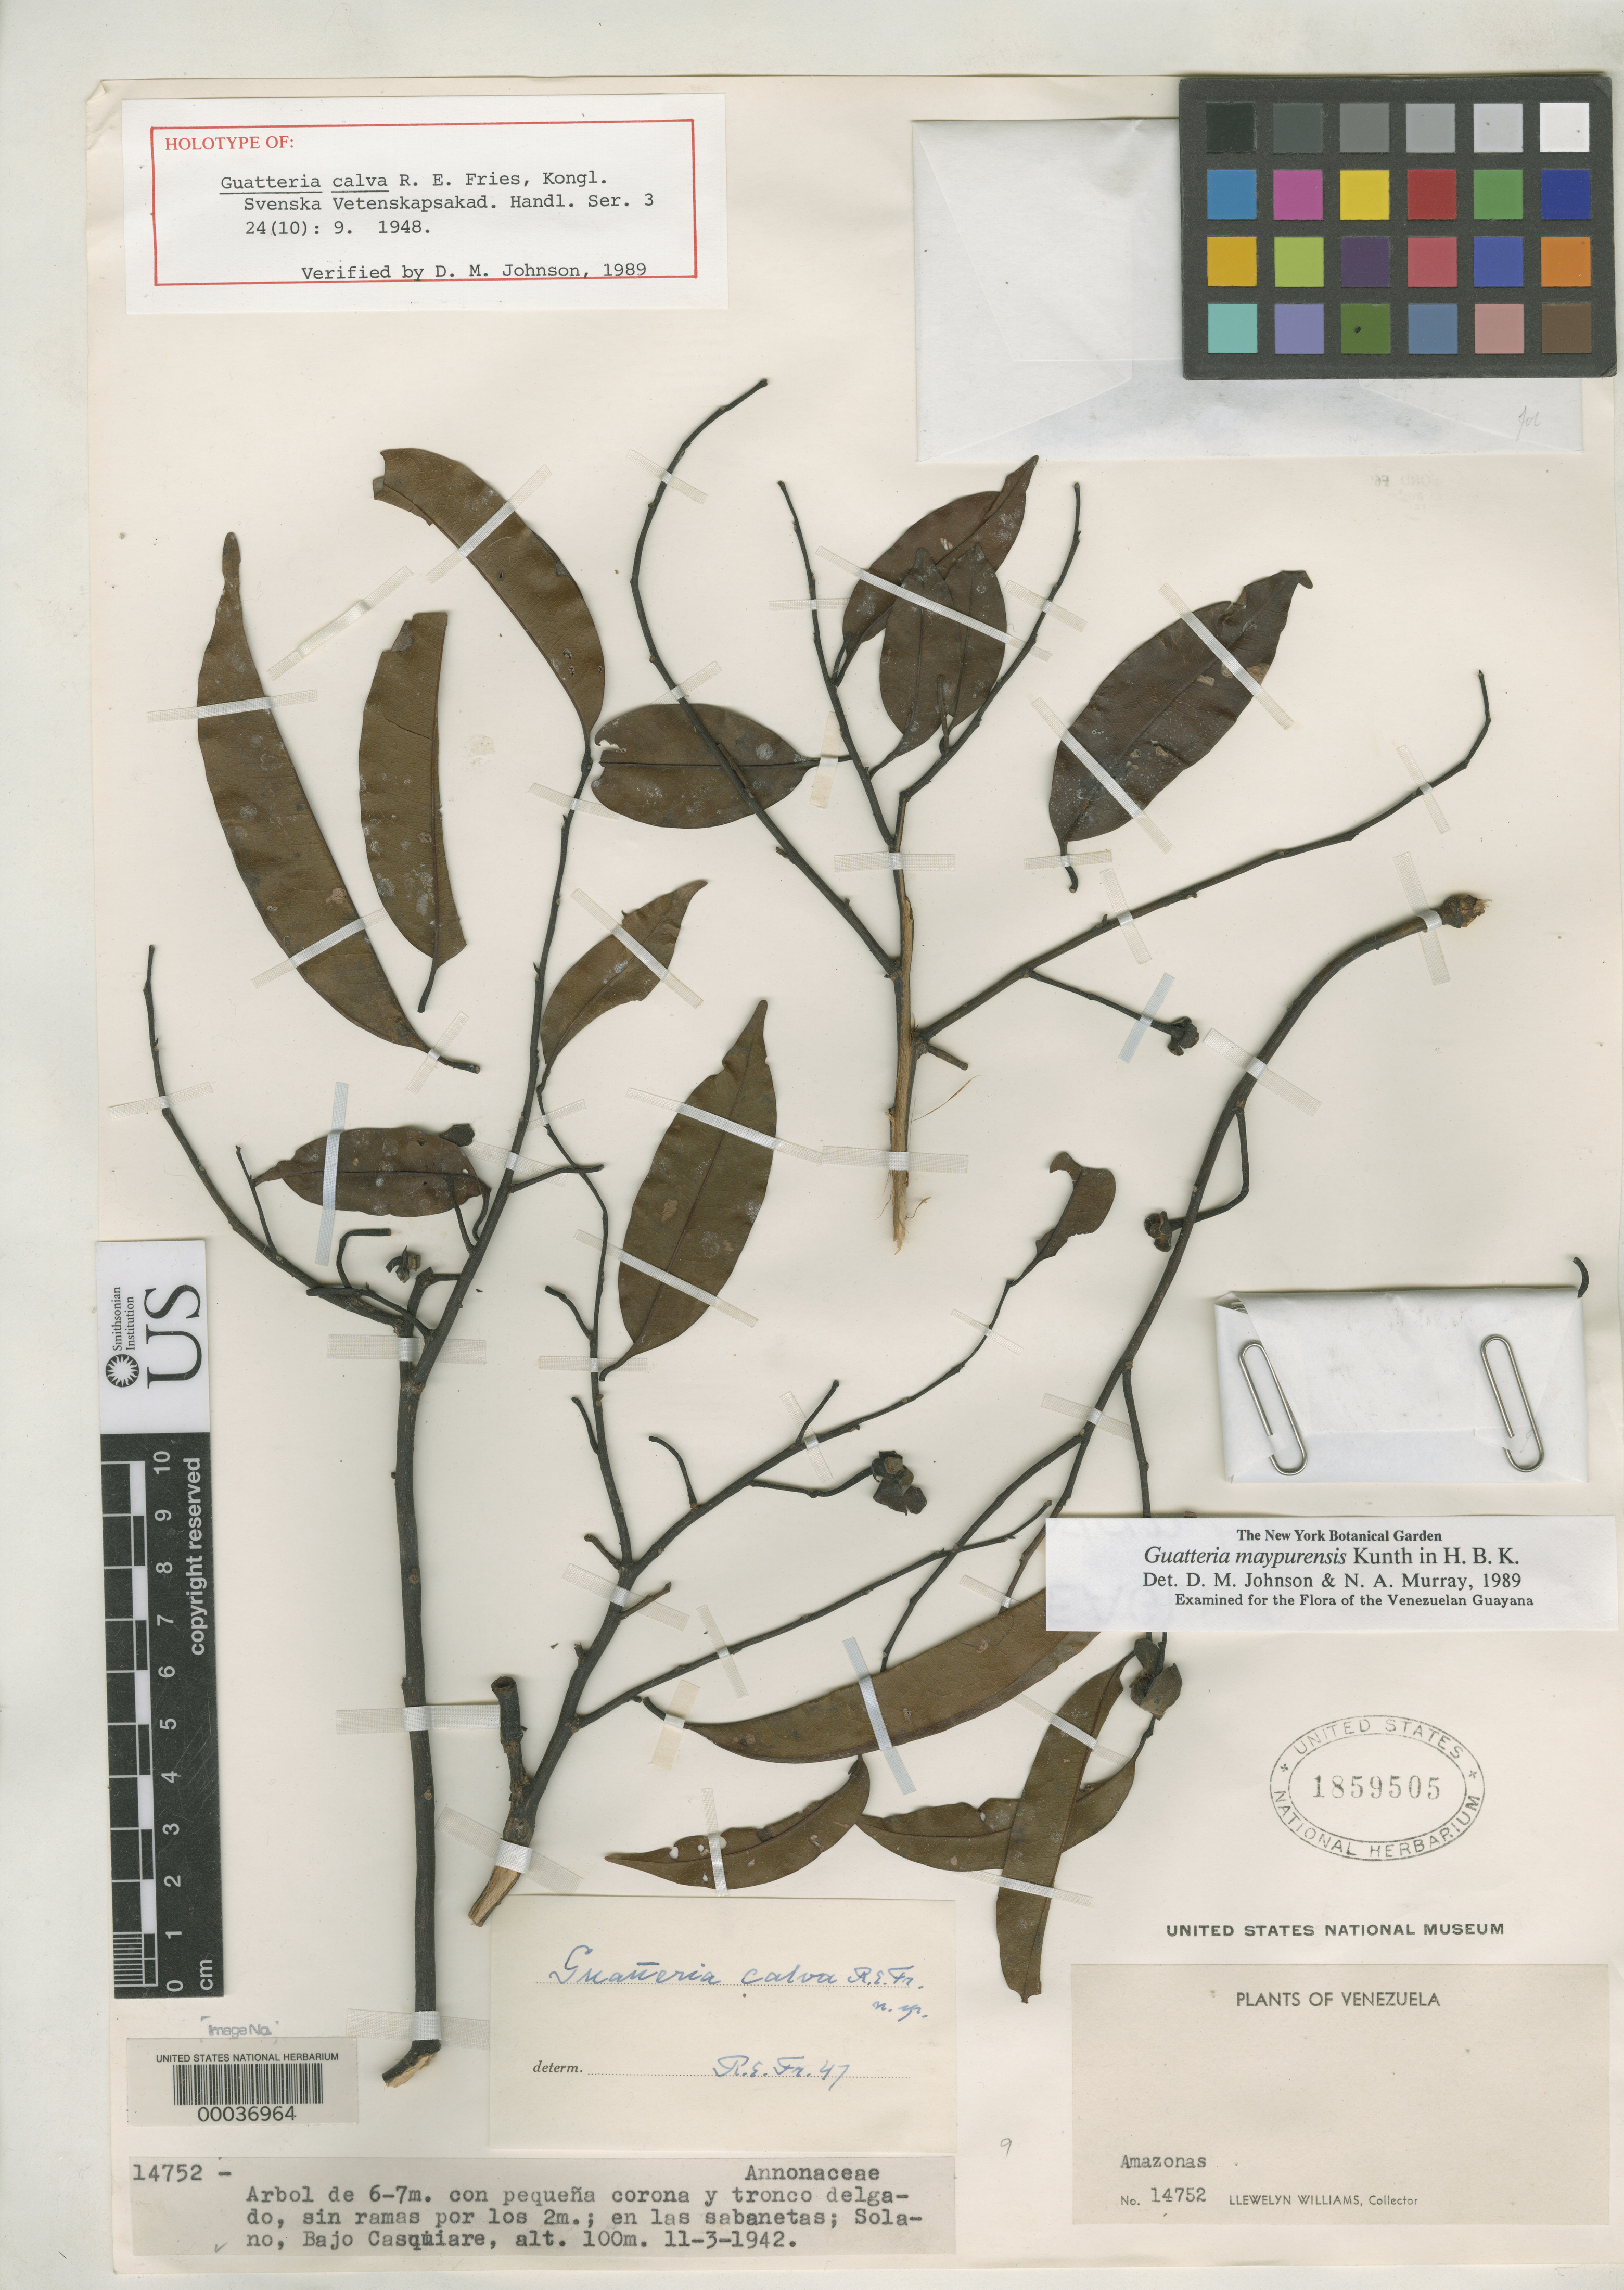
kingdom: Plantae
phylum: Tracheophyta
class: Magnoliopsida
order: Magnoliales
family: Annonaceae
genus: Guatteria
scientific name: Guatteria calva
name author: R.E. Fr.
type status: Holotype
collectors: Ll. Williams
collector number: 14752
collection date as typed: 11 Mar 1942 or 03 Nov 1942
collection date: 1942-03-11 or 1942-11-03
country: Venezuela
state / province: Amazonas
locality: Solano, Bajo Casquire.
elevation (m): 100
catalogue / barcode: US 1859505